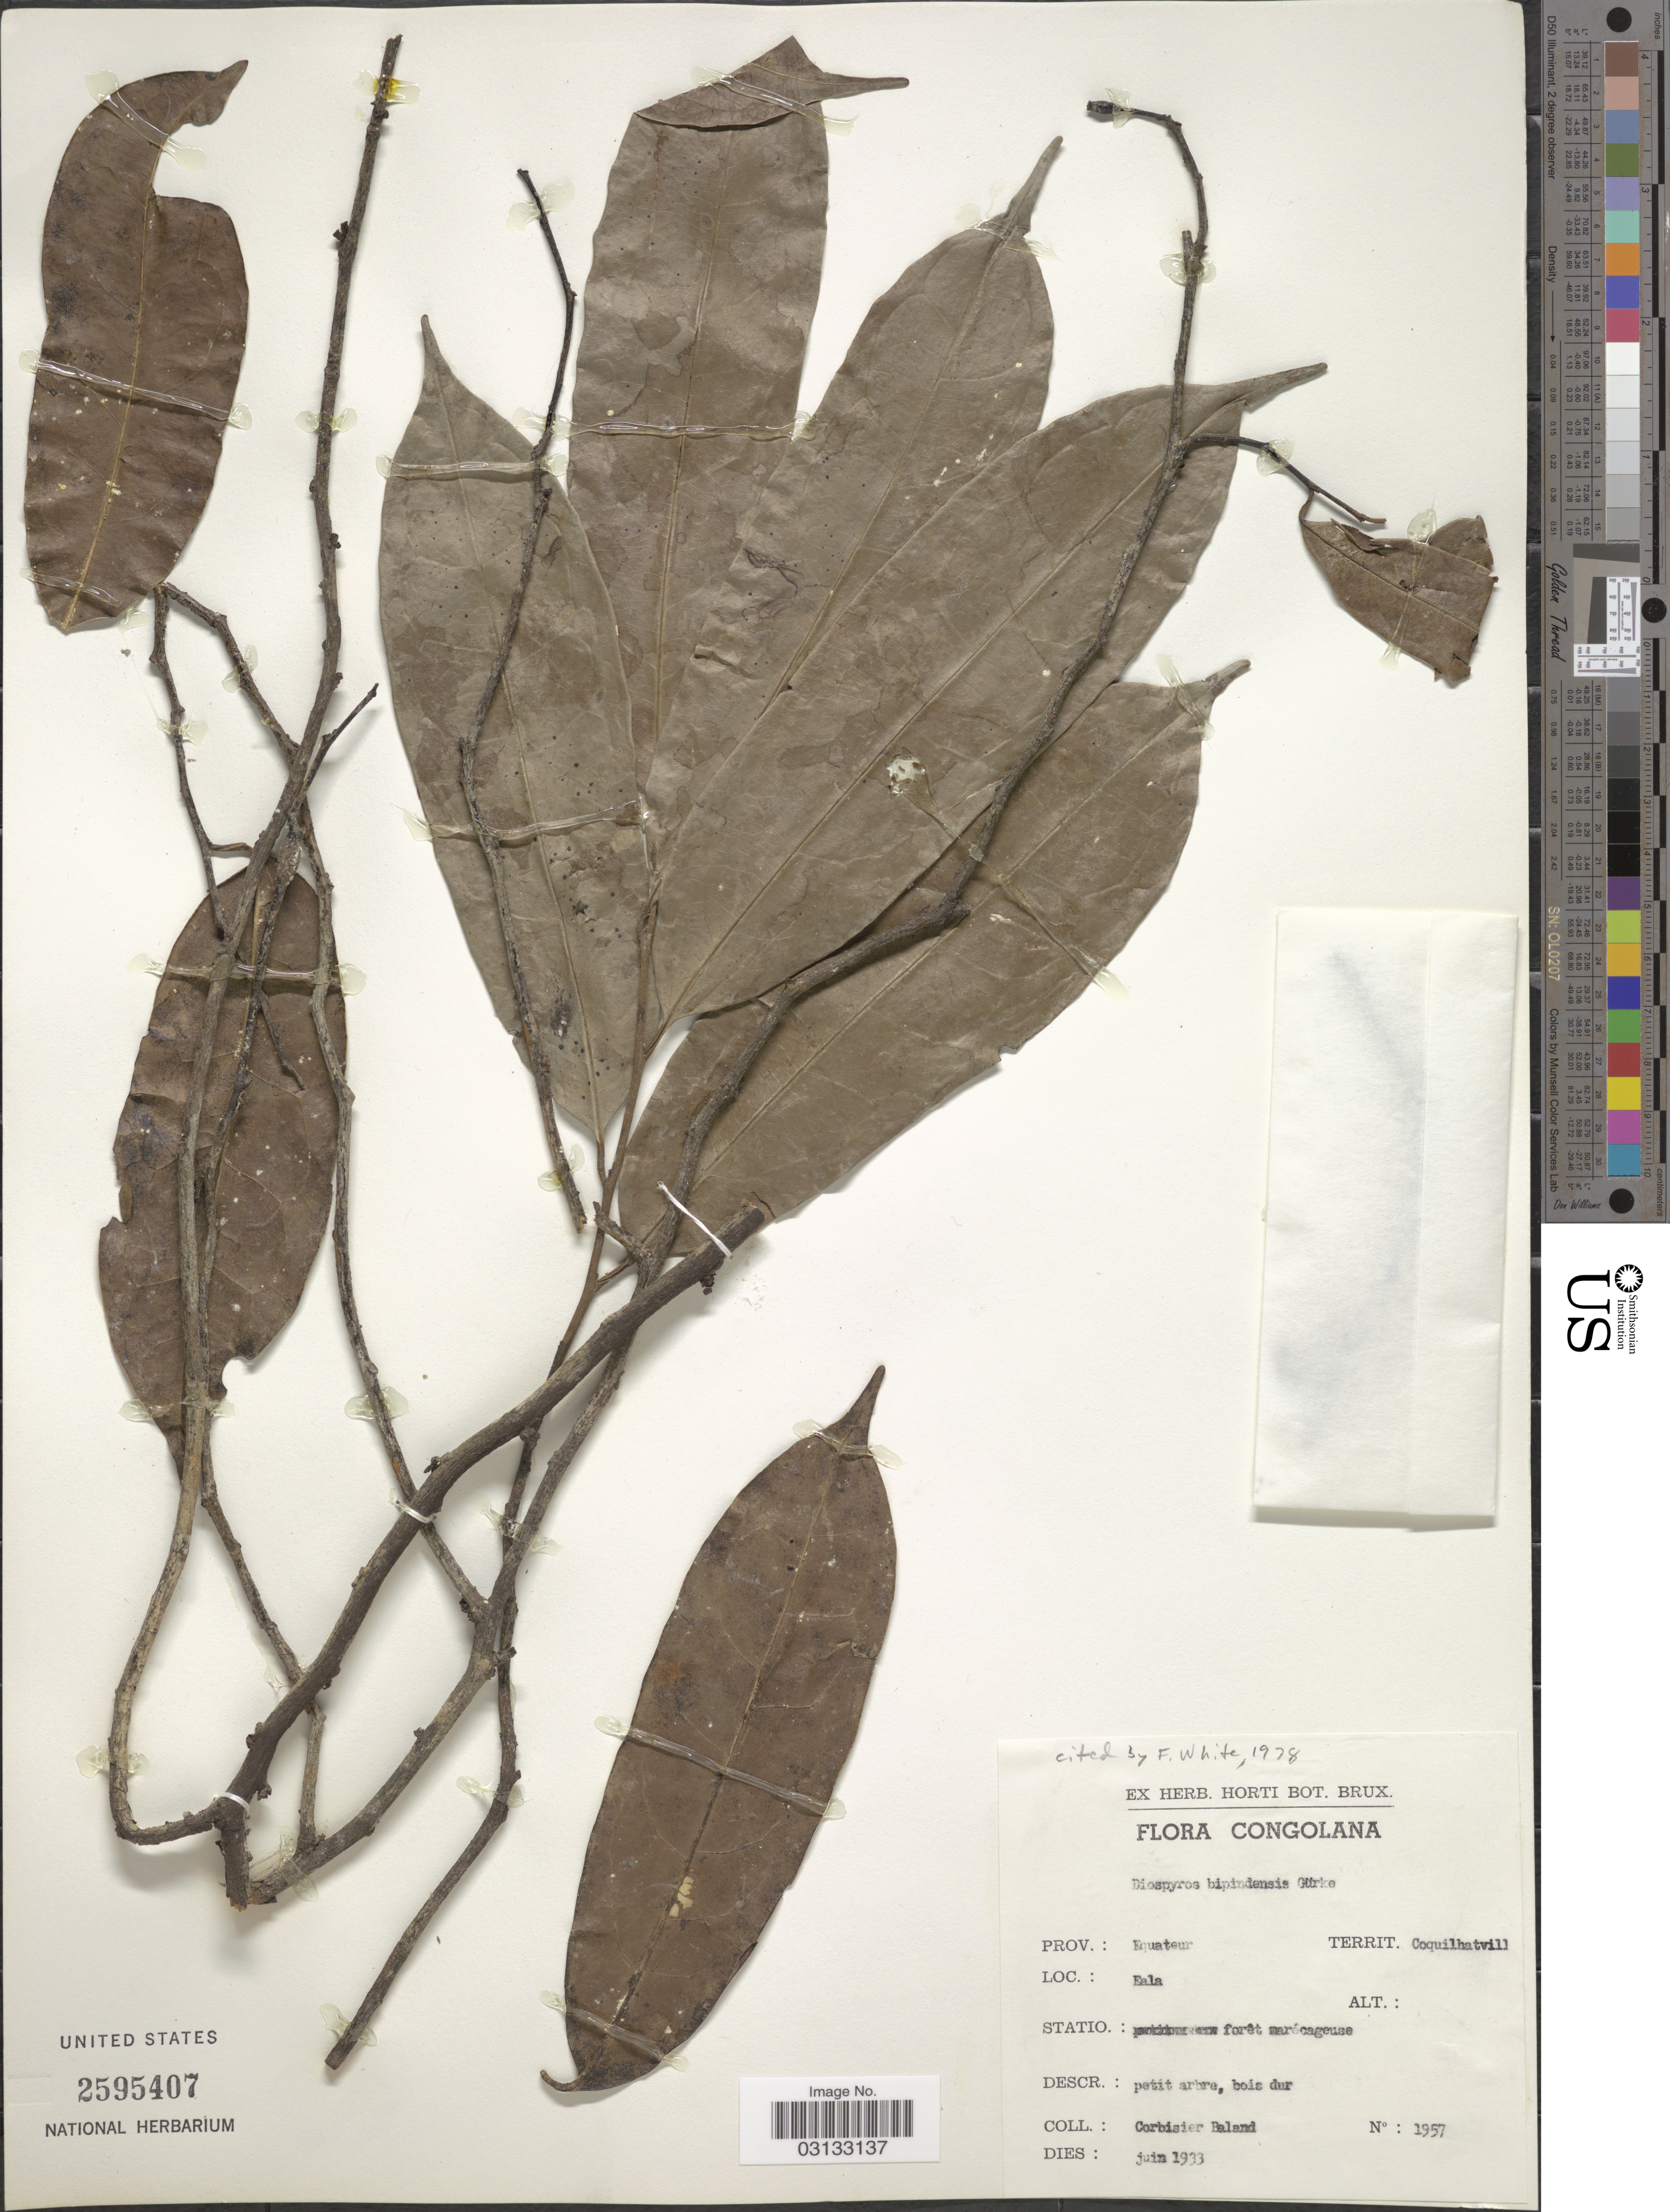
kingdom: Plantae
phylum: Tracheophyta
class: Magnoliopsida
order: Ericales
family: Ebenaceae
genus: Diospyros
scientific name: Diospyros bipindensis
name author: Gürke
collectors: A. Corbisier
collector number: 1957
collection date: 1933-06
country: Congo, Democratic Republic of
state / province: Equateur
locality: Prov.: Equateur, Territ. Coquilhatville, Eala, Congolana.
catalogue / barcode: US 2595407